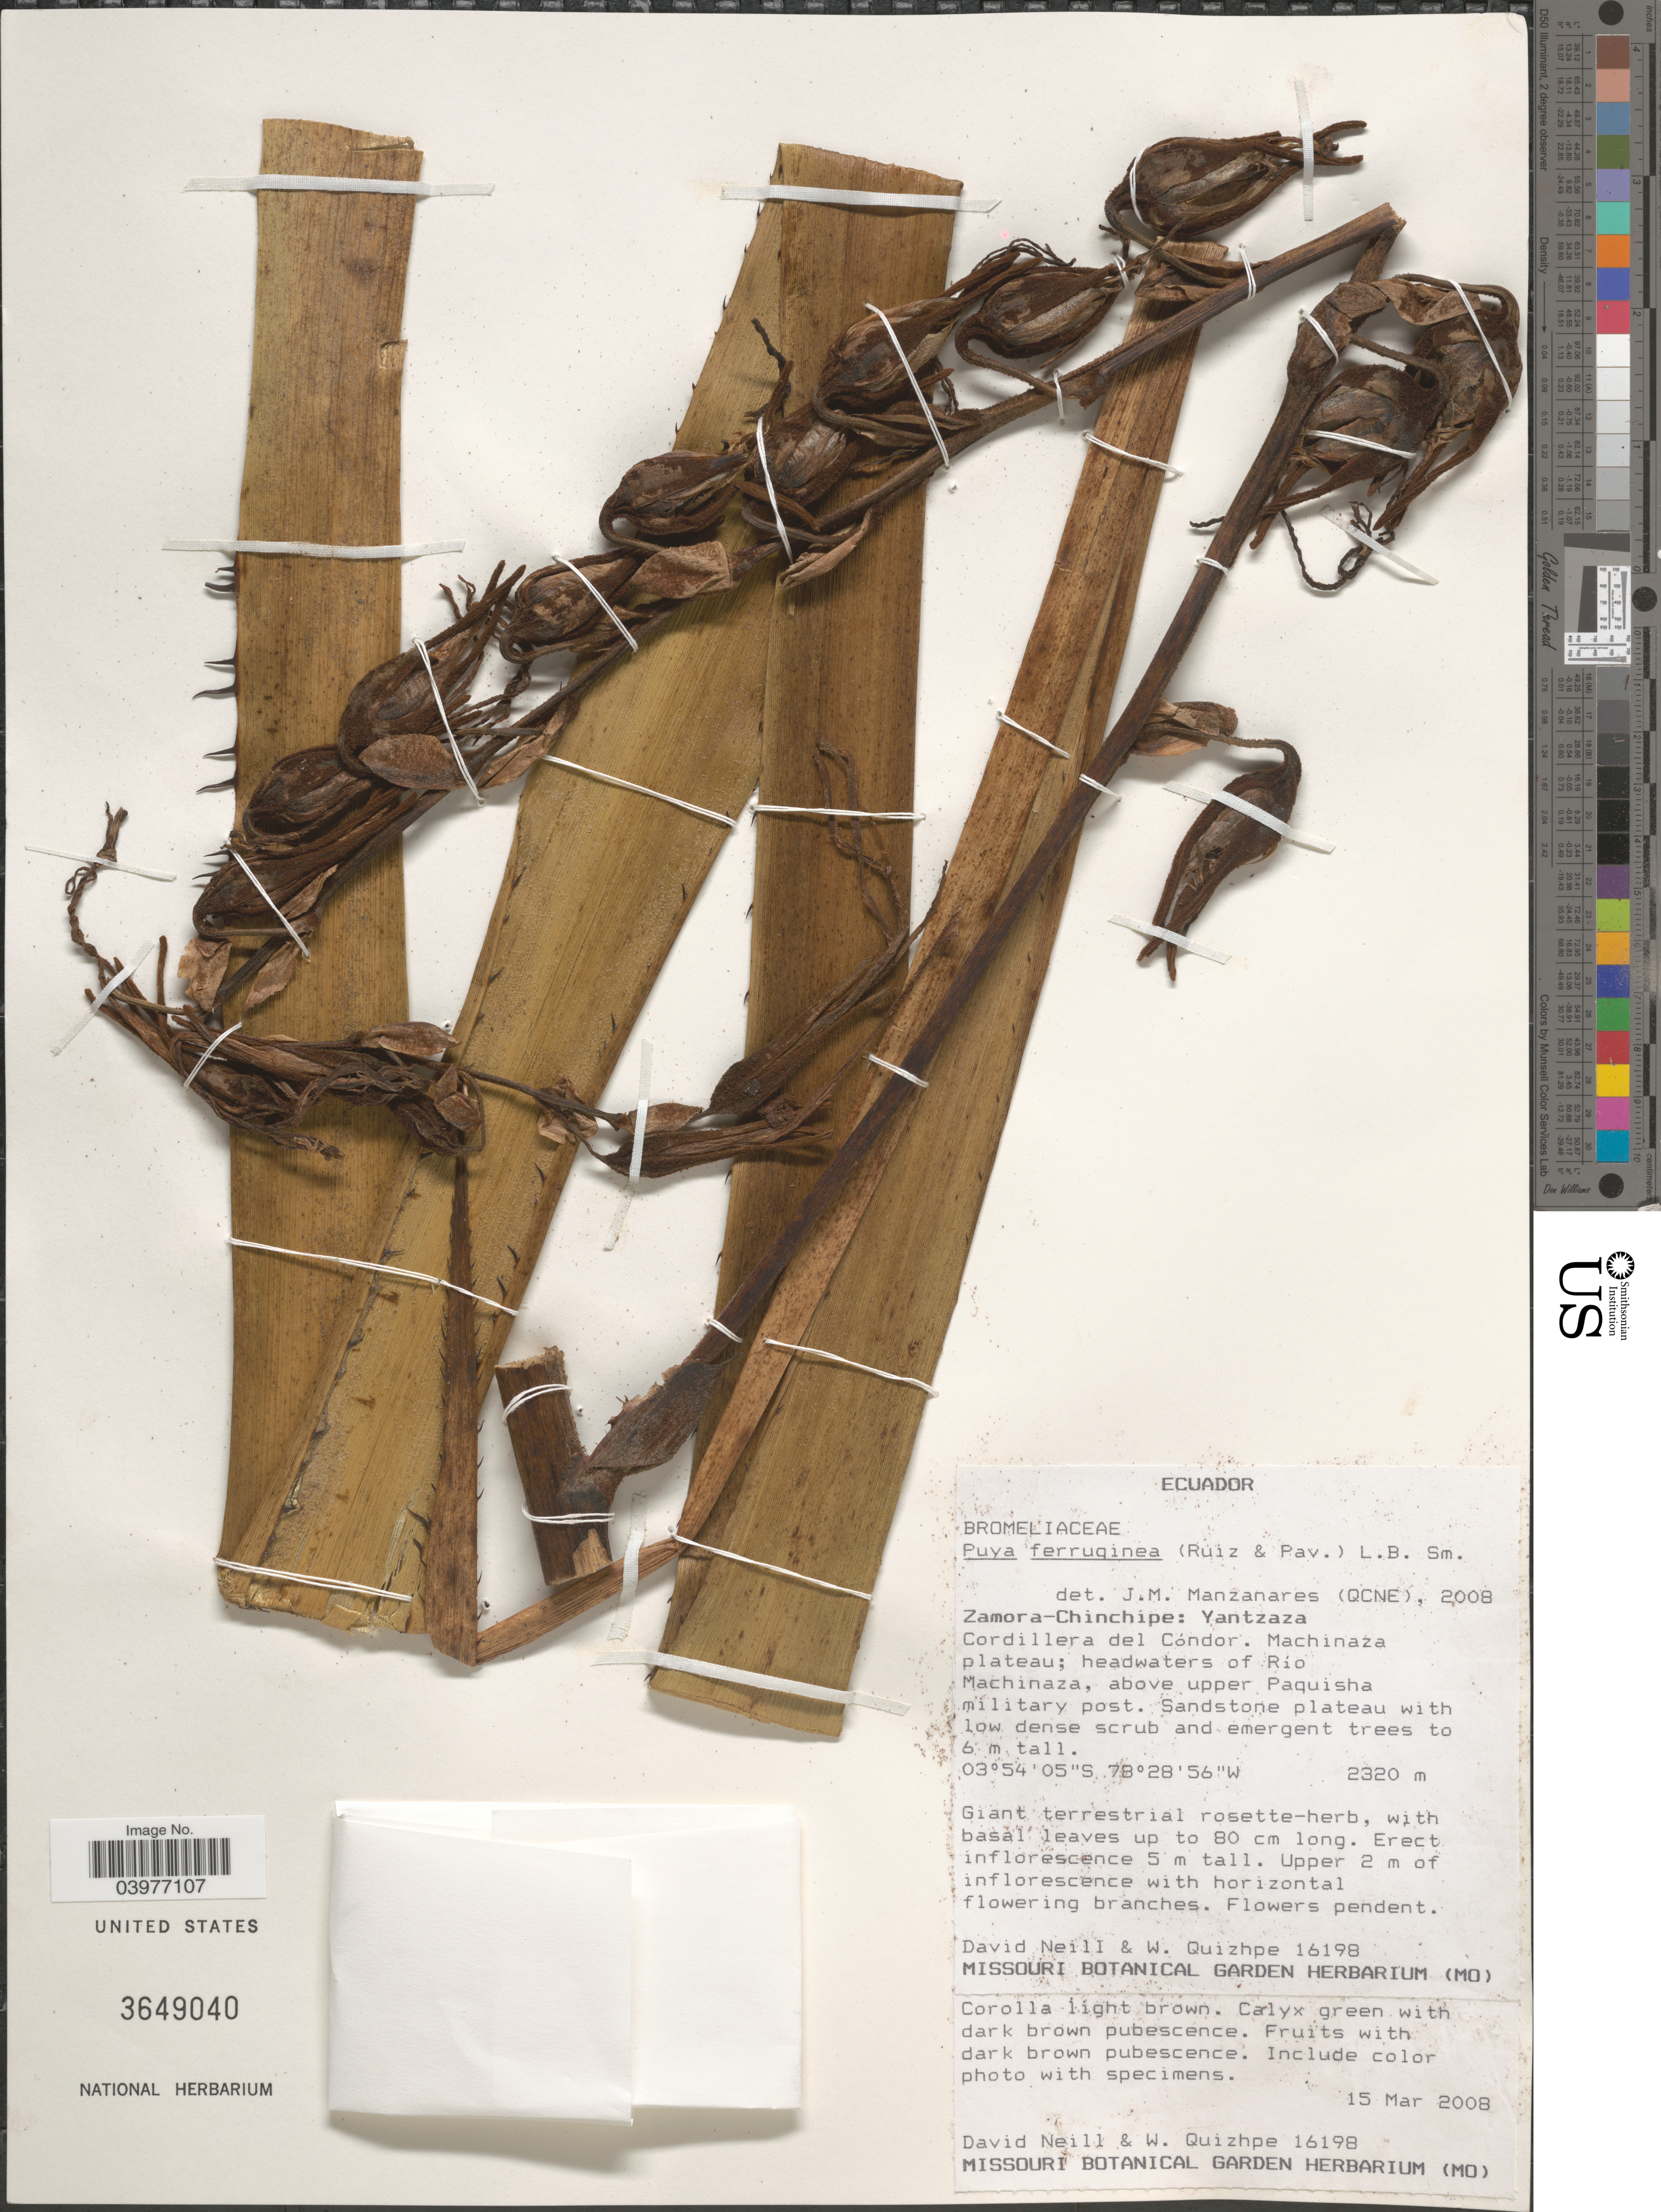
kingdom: Plantae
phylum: Tracheophyta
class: Liliopsida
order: Poales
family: Bromeliaceae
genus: Puya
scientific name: Puya ferruginea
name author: (Ruiz & Pav.) L.B. Sm.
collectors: D. Neill & W. Quizhpe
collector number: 16198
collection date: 2008-03-15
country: Ecuador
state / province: Zamora-Chinchipe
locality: Yantzaza. Cordillera del Cóndor. Machinaza plateau; headwaters of Río Machinaza, above upper Paquisha military post.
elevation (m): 2320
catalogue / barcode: US 3649040